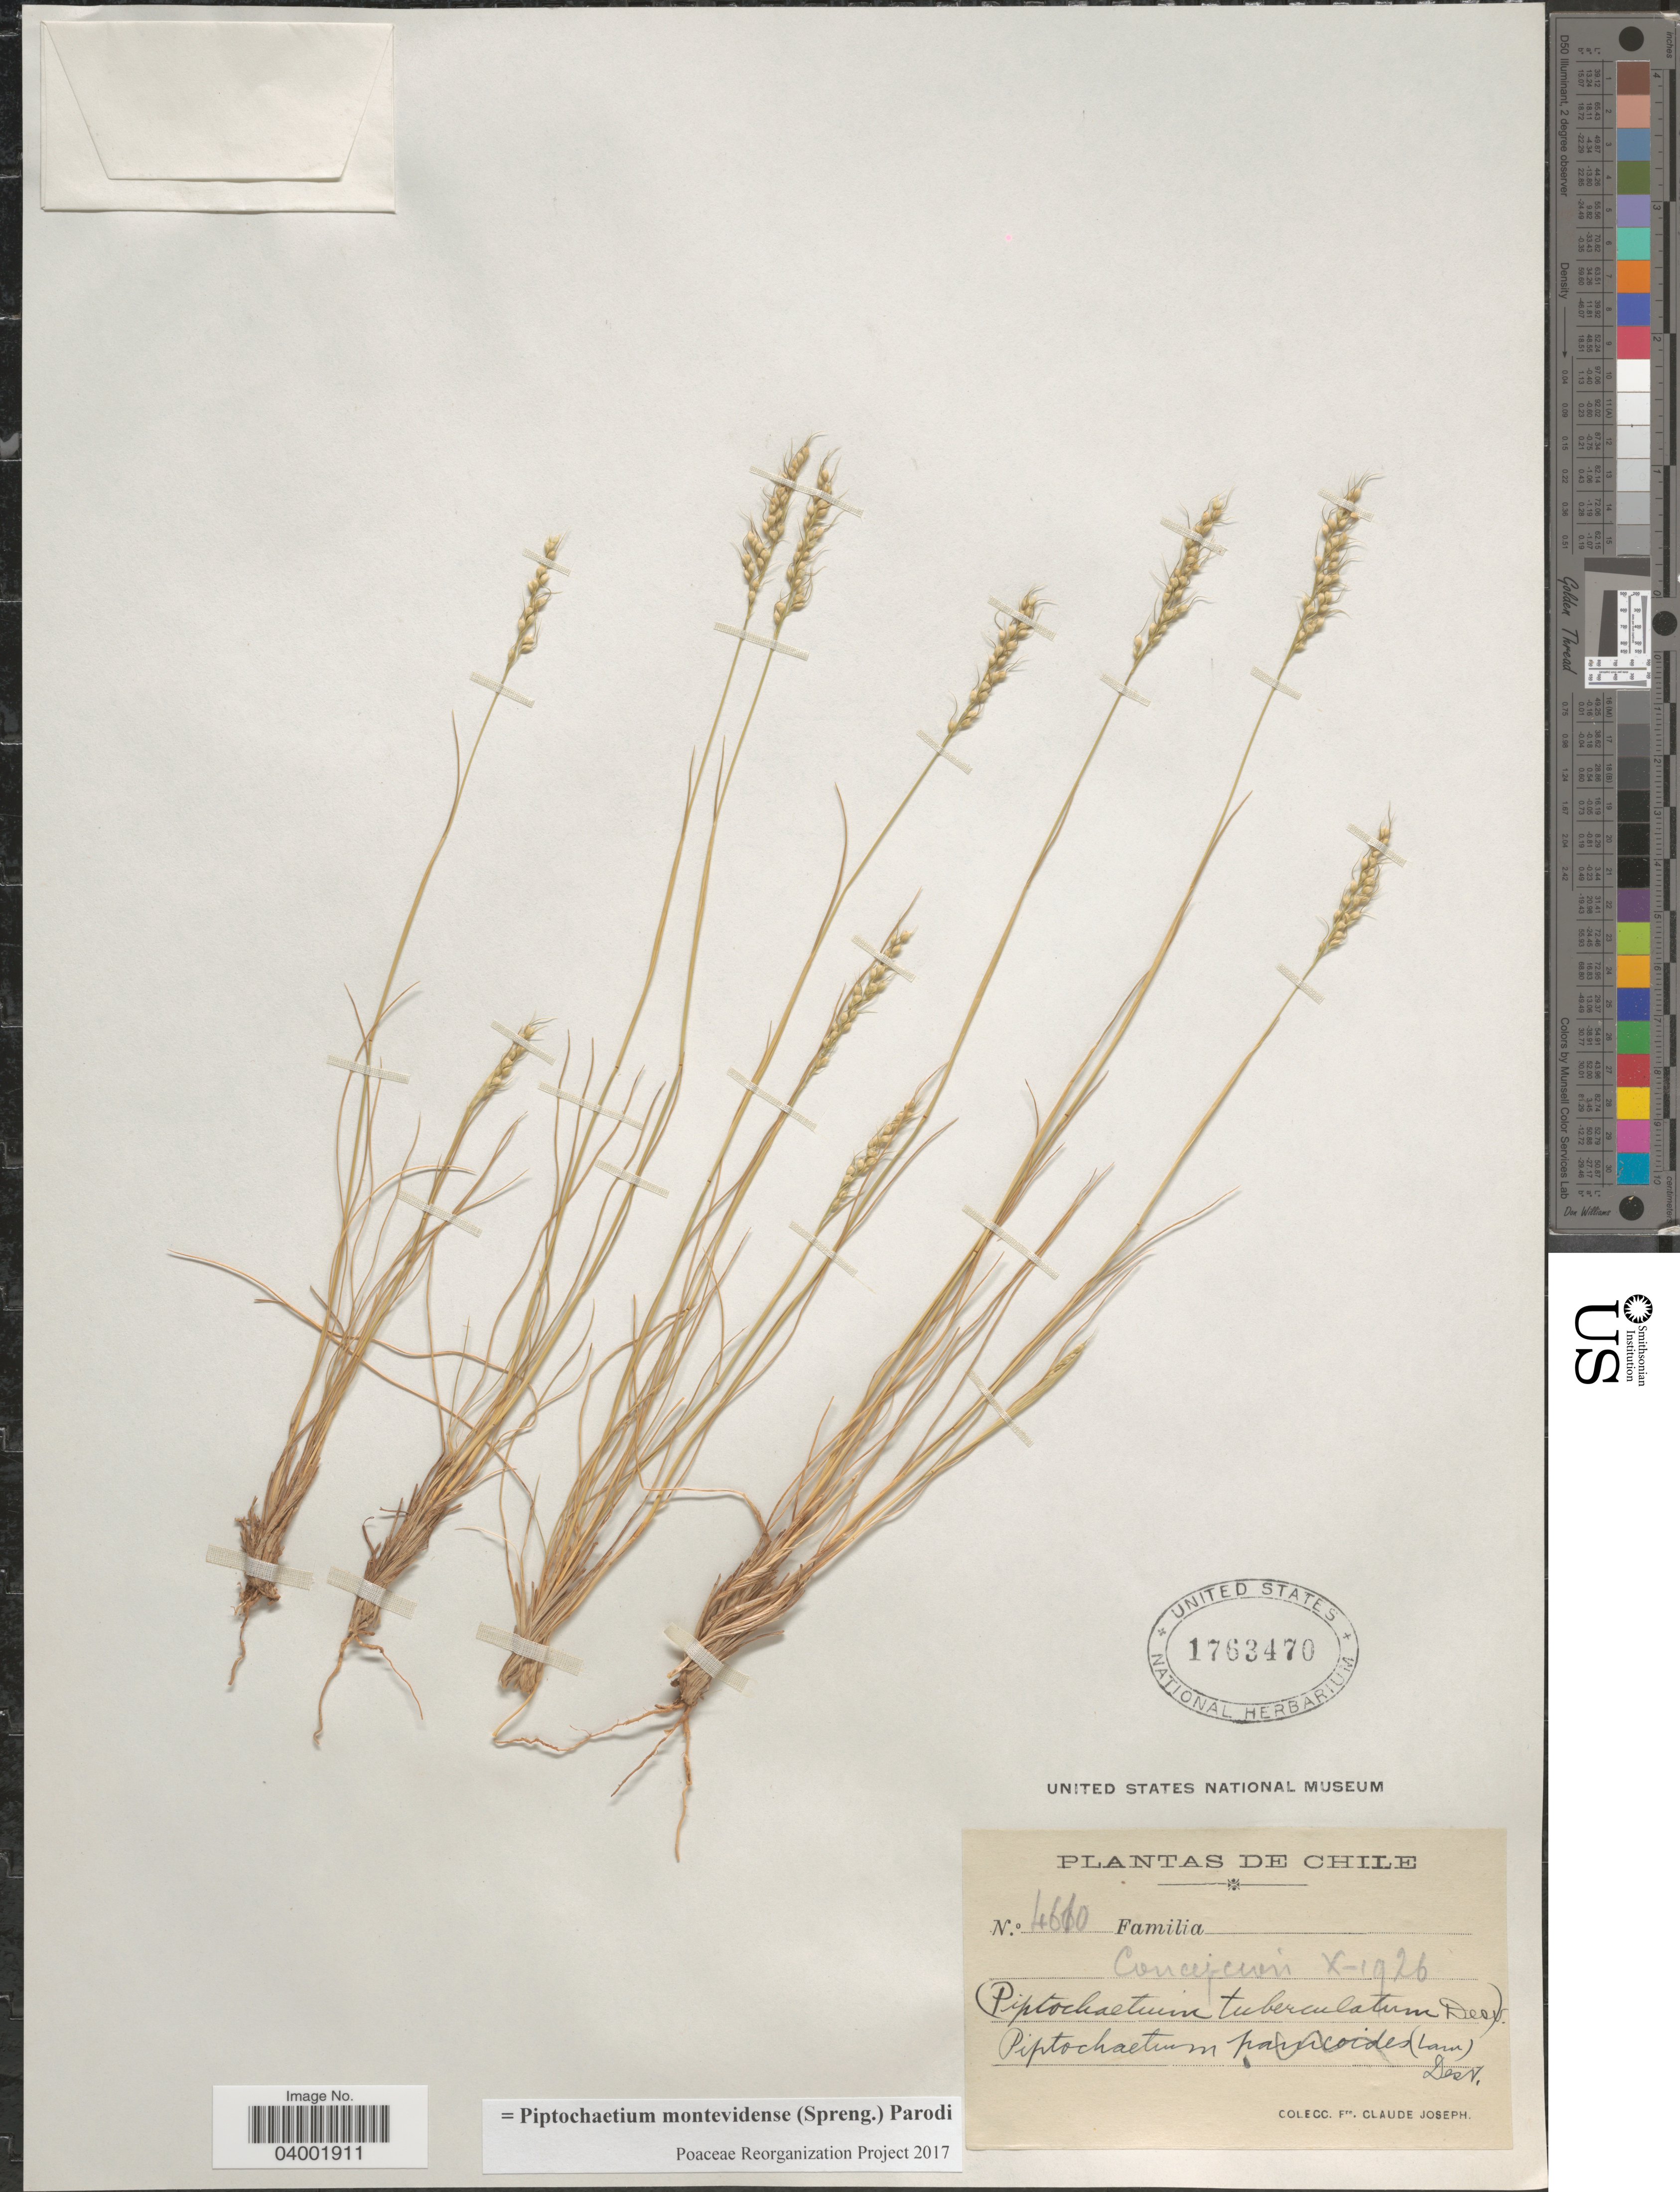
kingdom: Plantae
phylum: Tracheophyta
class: Liliopsida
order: Poales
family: Poaceae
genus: Piptochaetium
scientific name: Piptochaetium montevidense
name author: (Spreng.) Parodi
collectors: Bro. Claude-Joseph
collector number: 4610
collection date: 1926-10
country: Chile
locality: Concepcion.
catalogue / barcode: US 1763470